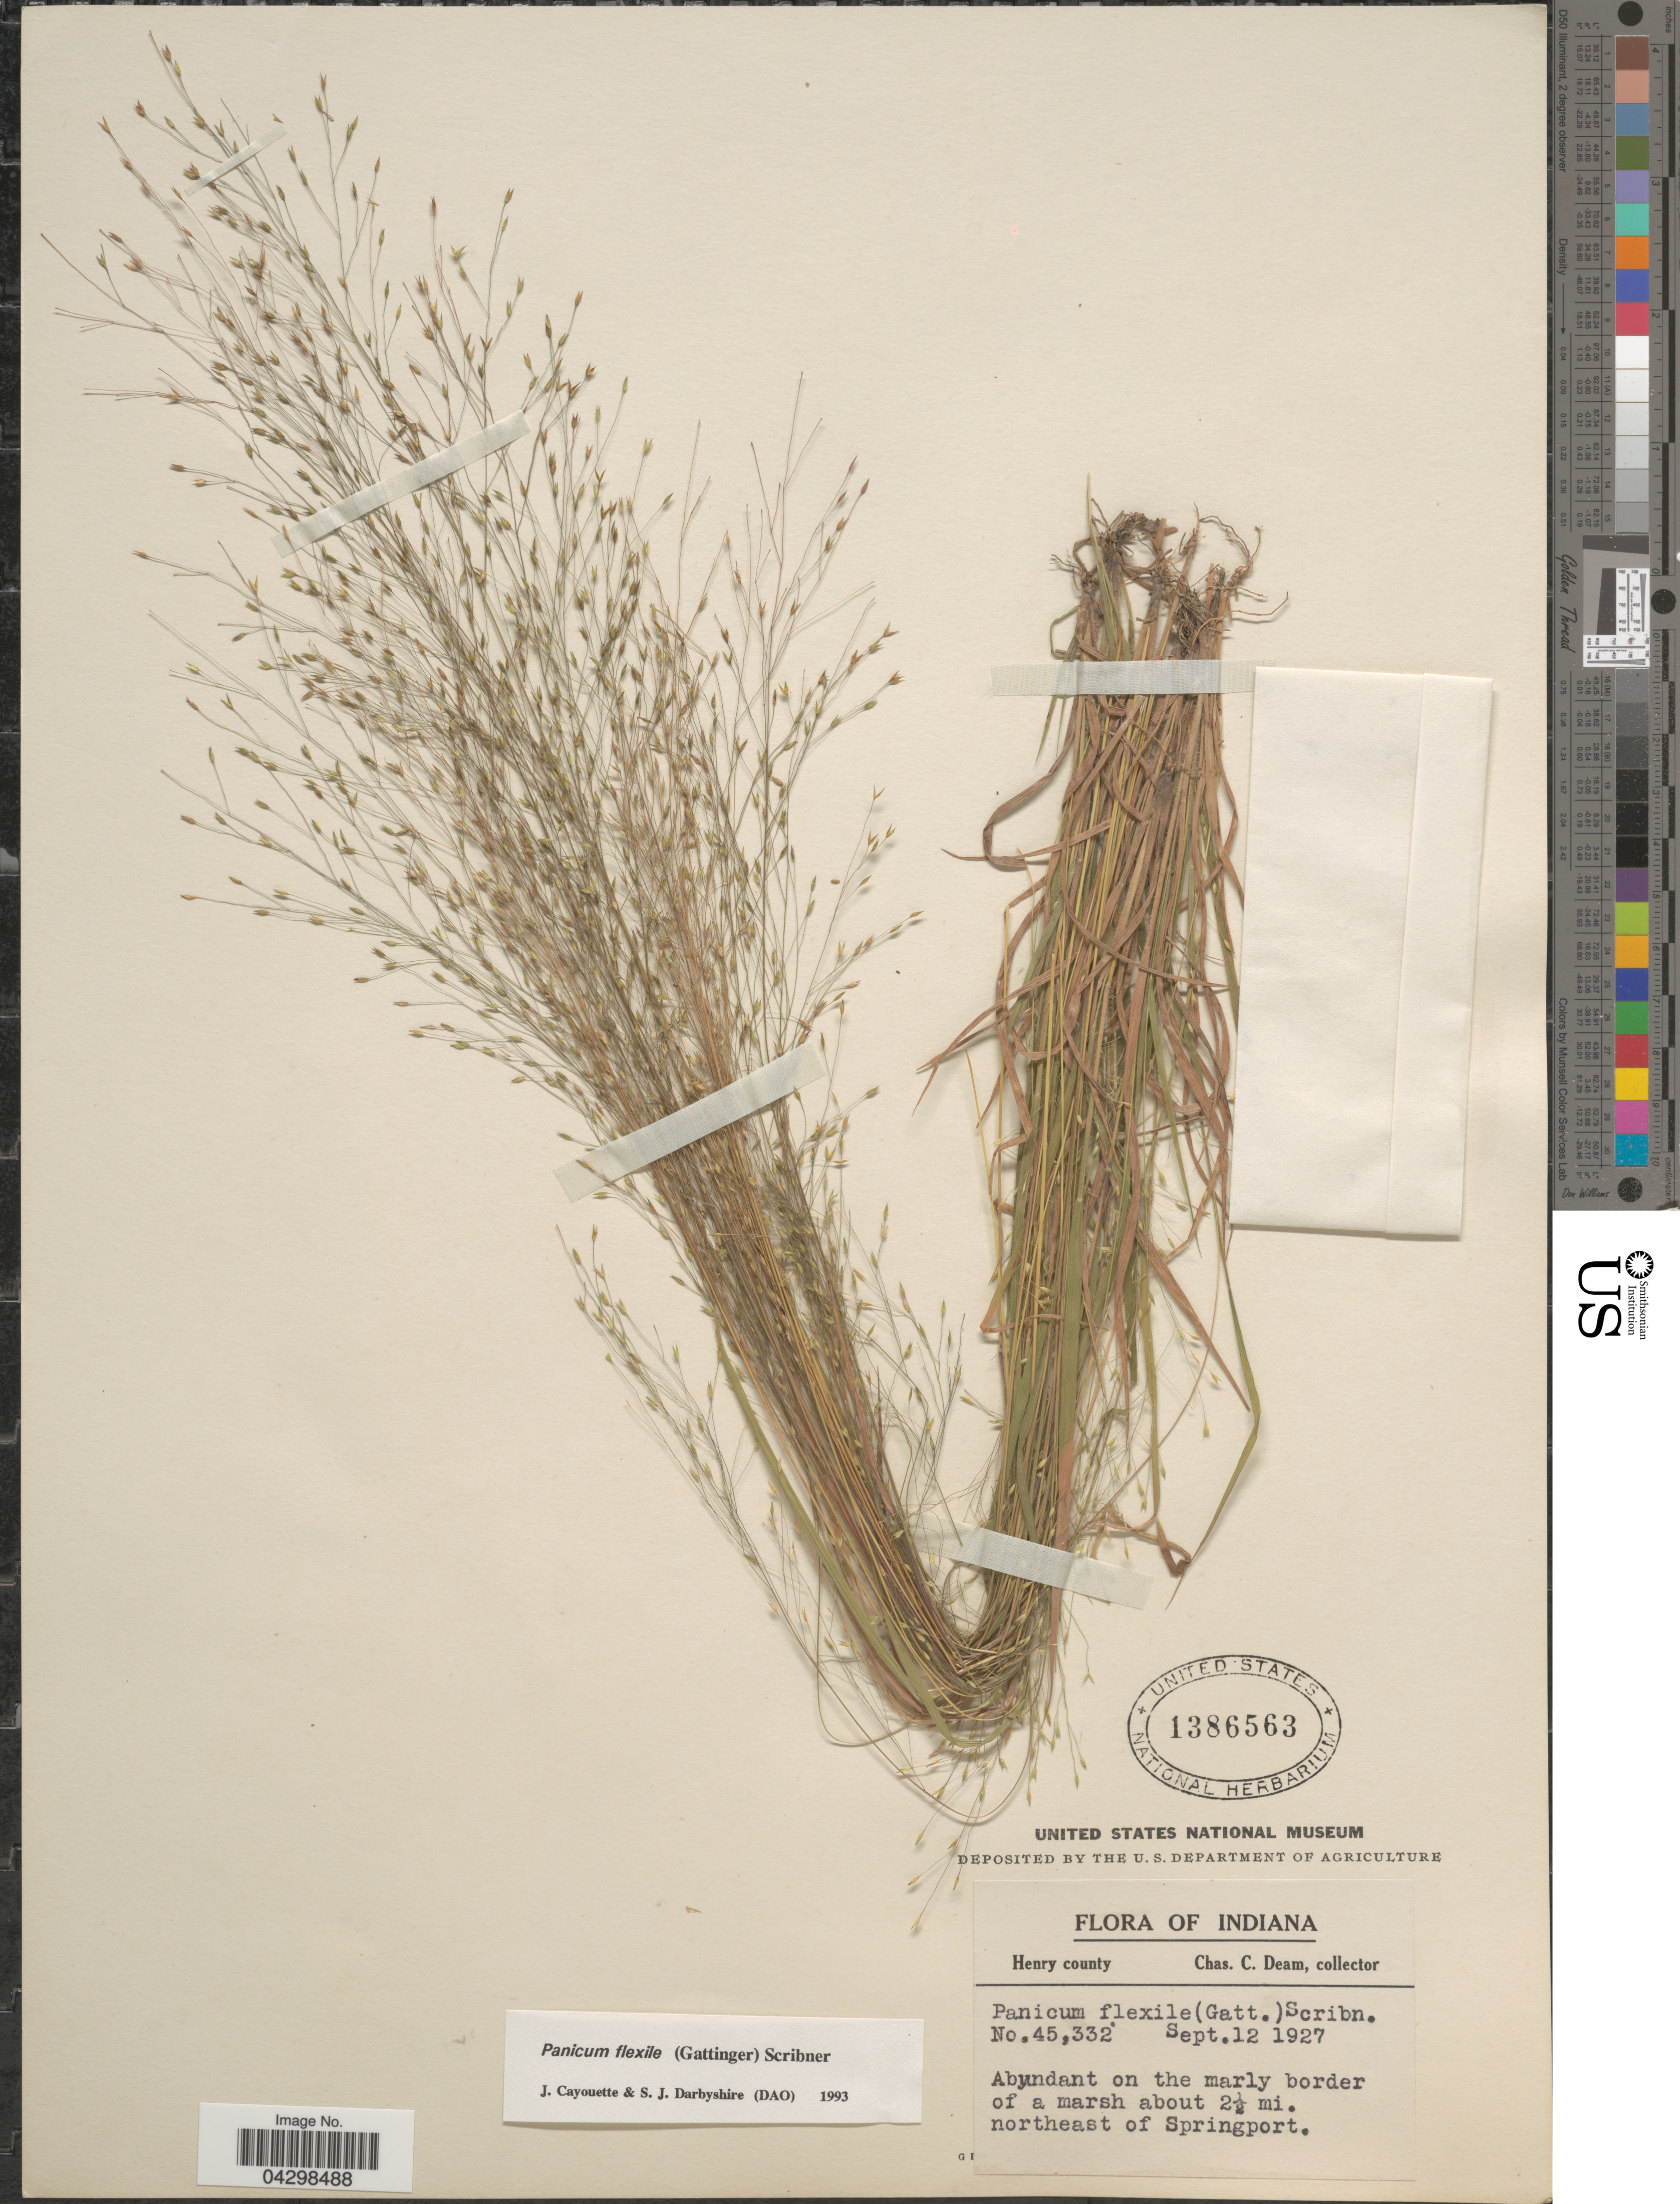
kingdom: Plantae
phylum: Tracheophyta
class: Liliopsida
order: Poales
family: Poaceae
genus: Panicum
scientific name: Panicum flexile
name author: (Gatt.) Scribn.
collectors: C. C. Deam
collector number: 45332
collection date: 1927-09-12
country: United States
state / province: Indiana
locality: Henry county. Abundant on the marly border of a marsh about 2 1/2 mi. norheast of Springport.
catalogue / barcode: US 1386563